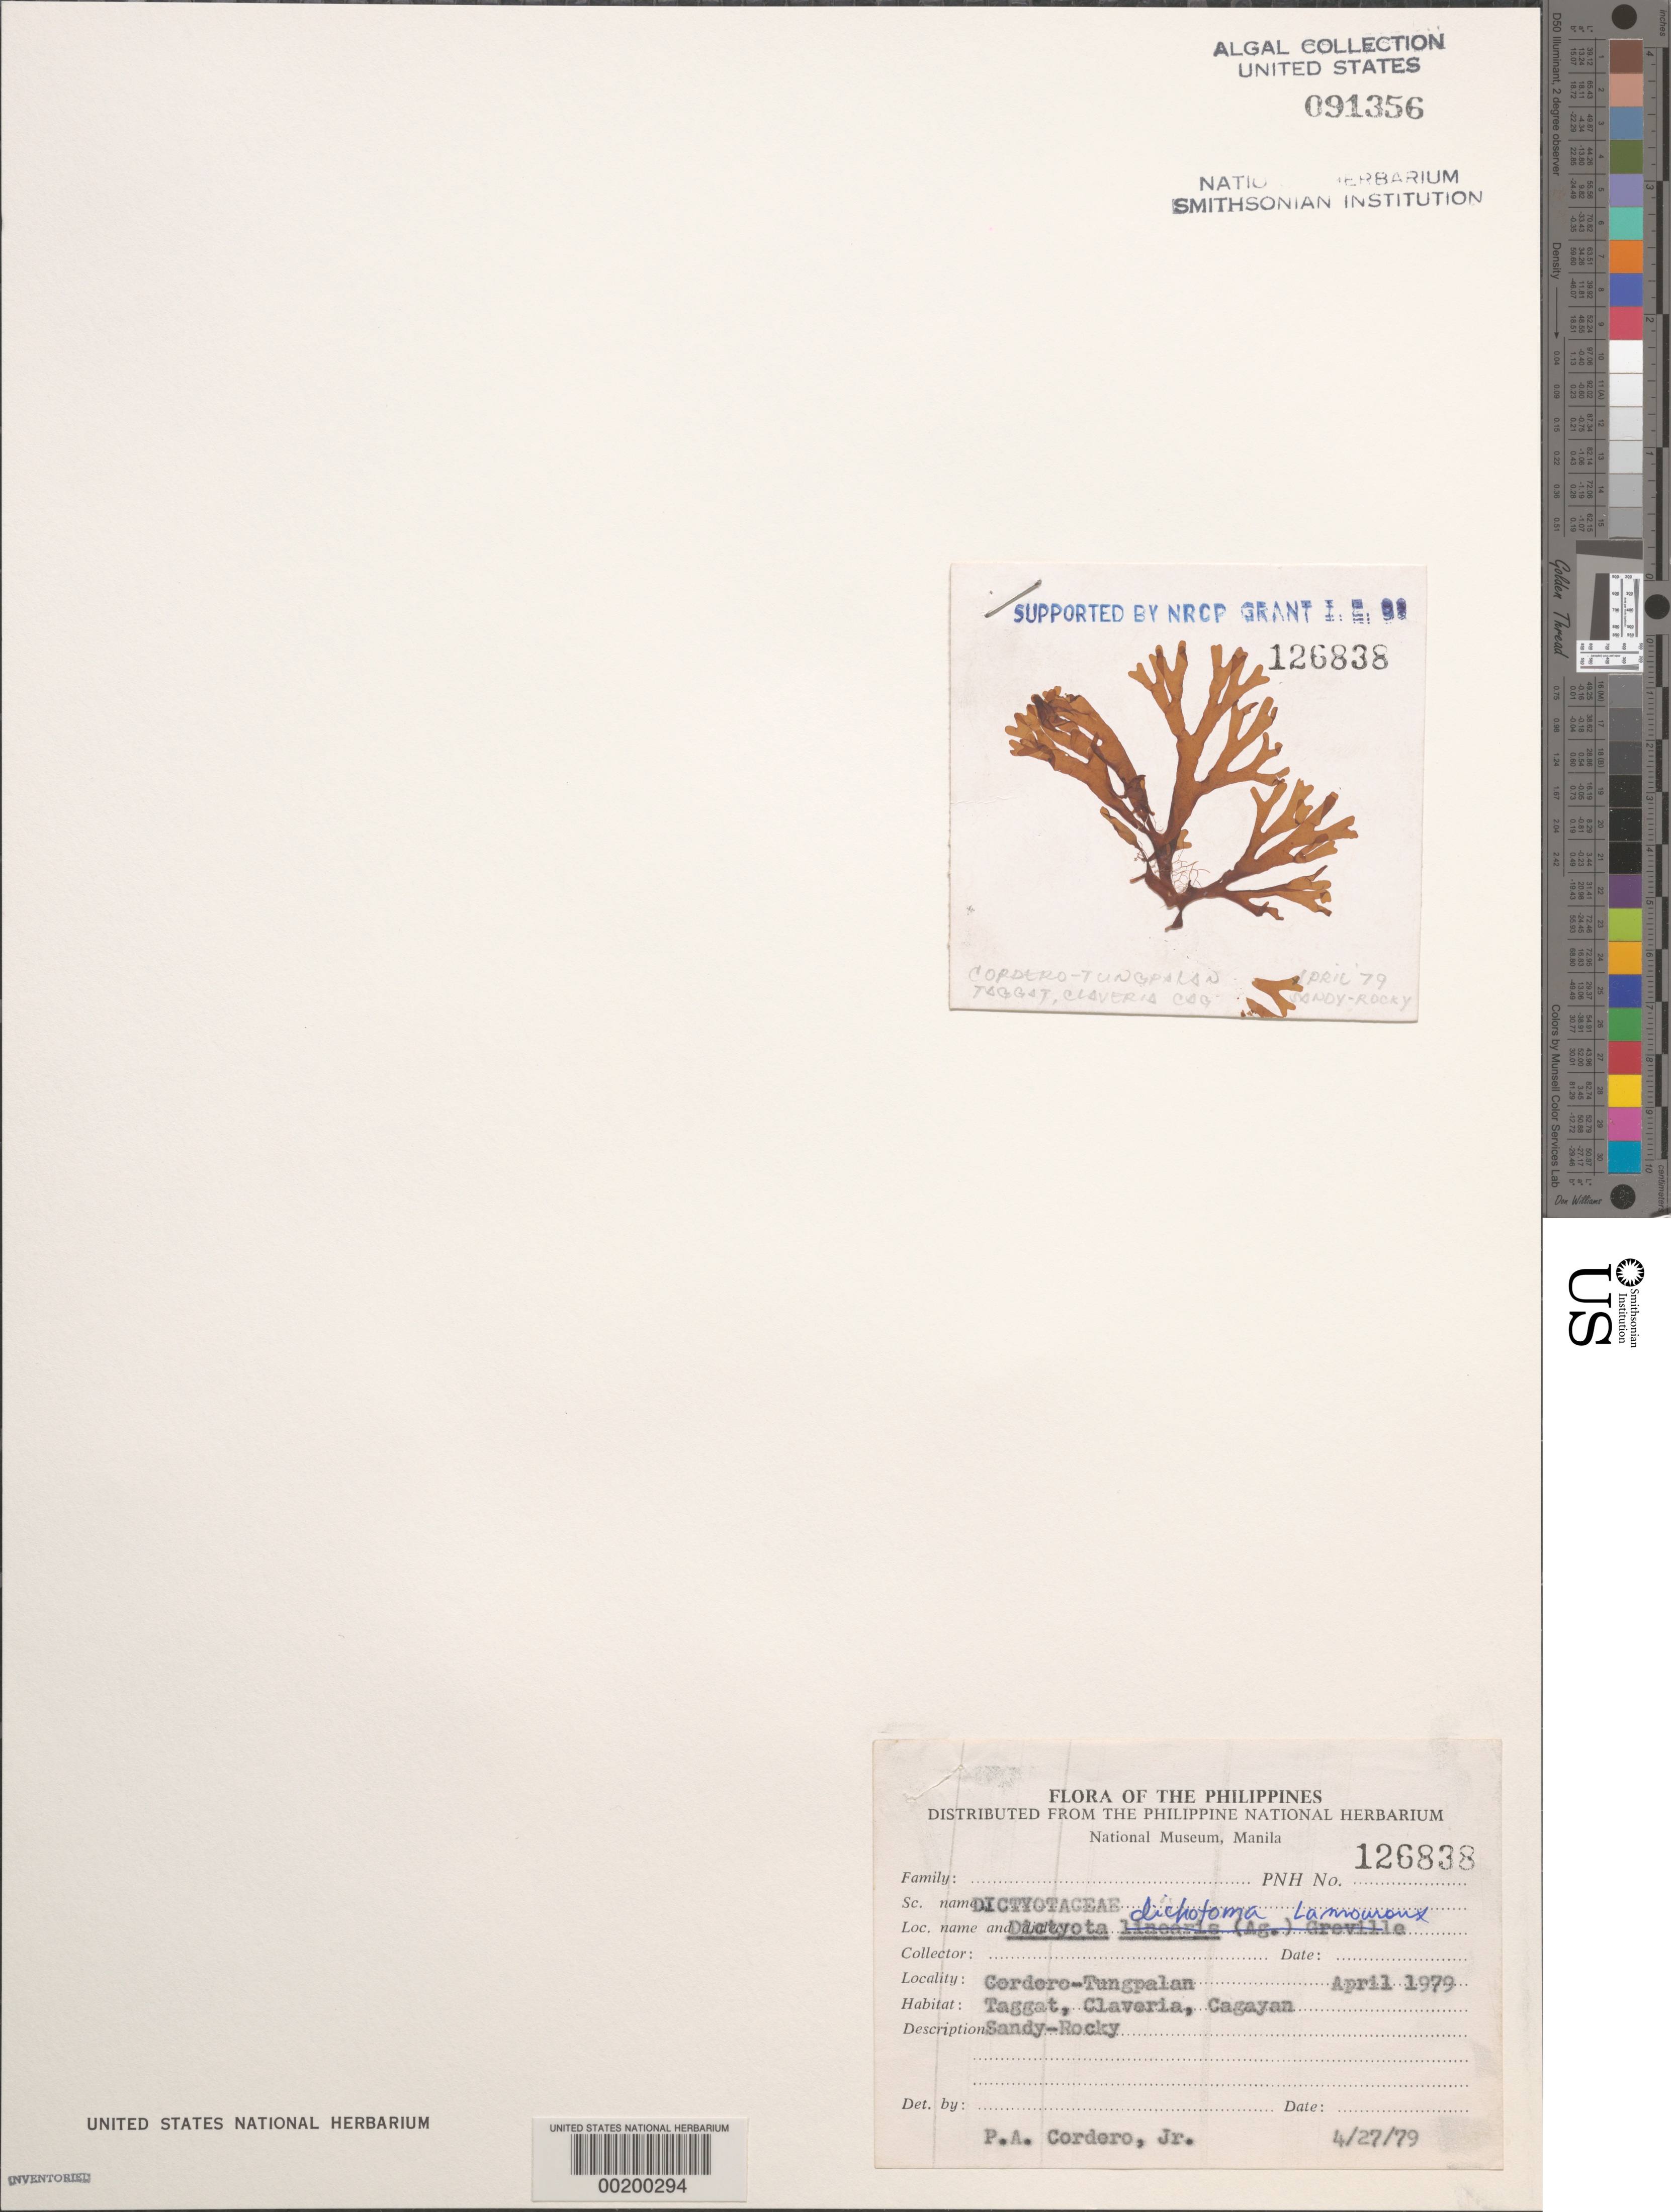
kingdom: Chromista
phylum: Ochrophyta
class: Phaeophyceae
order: Dictyotales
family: Dictyotaceae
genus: Dictyota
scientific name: Dictyota dichotoma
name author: (Huds.) J.V.Lamouroux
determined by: Cordero, P. A., Jr.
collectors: P. A. Cordero & A. Tungpalan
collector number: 126838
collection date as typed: Apr 1979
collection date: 1979-04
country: Philippines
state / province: Cagayan Valley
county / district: Cagayan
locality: Taggat, claveria, cagayan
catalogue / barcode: US 91356